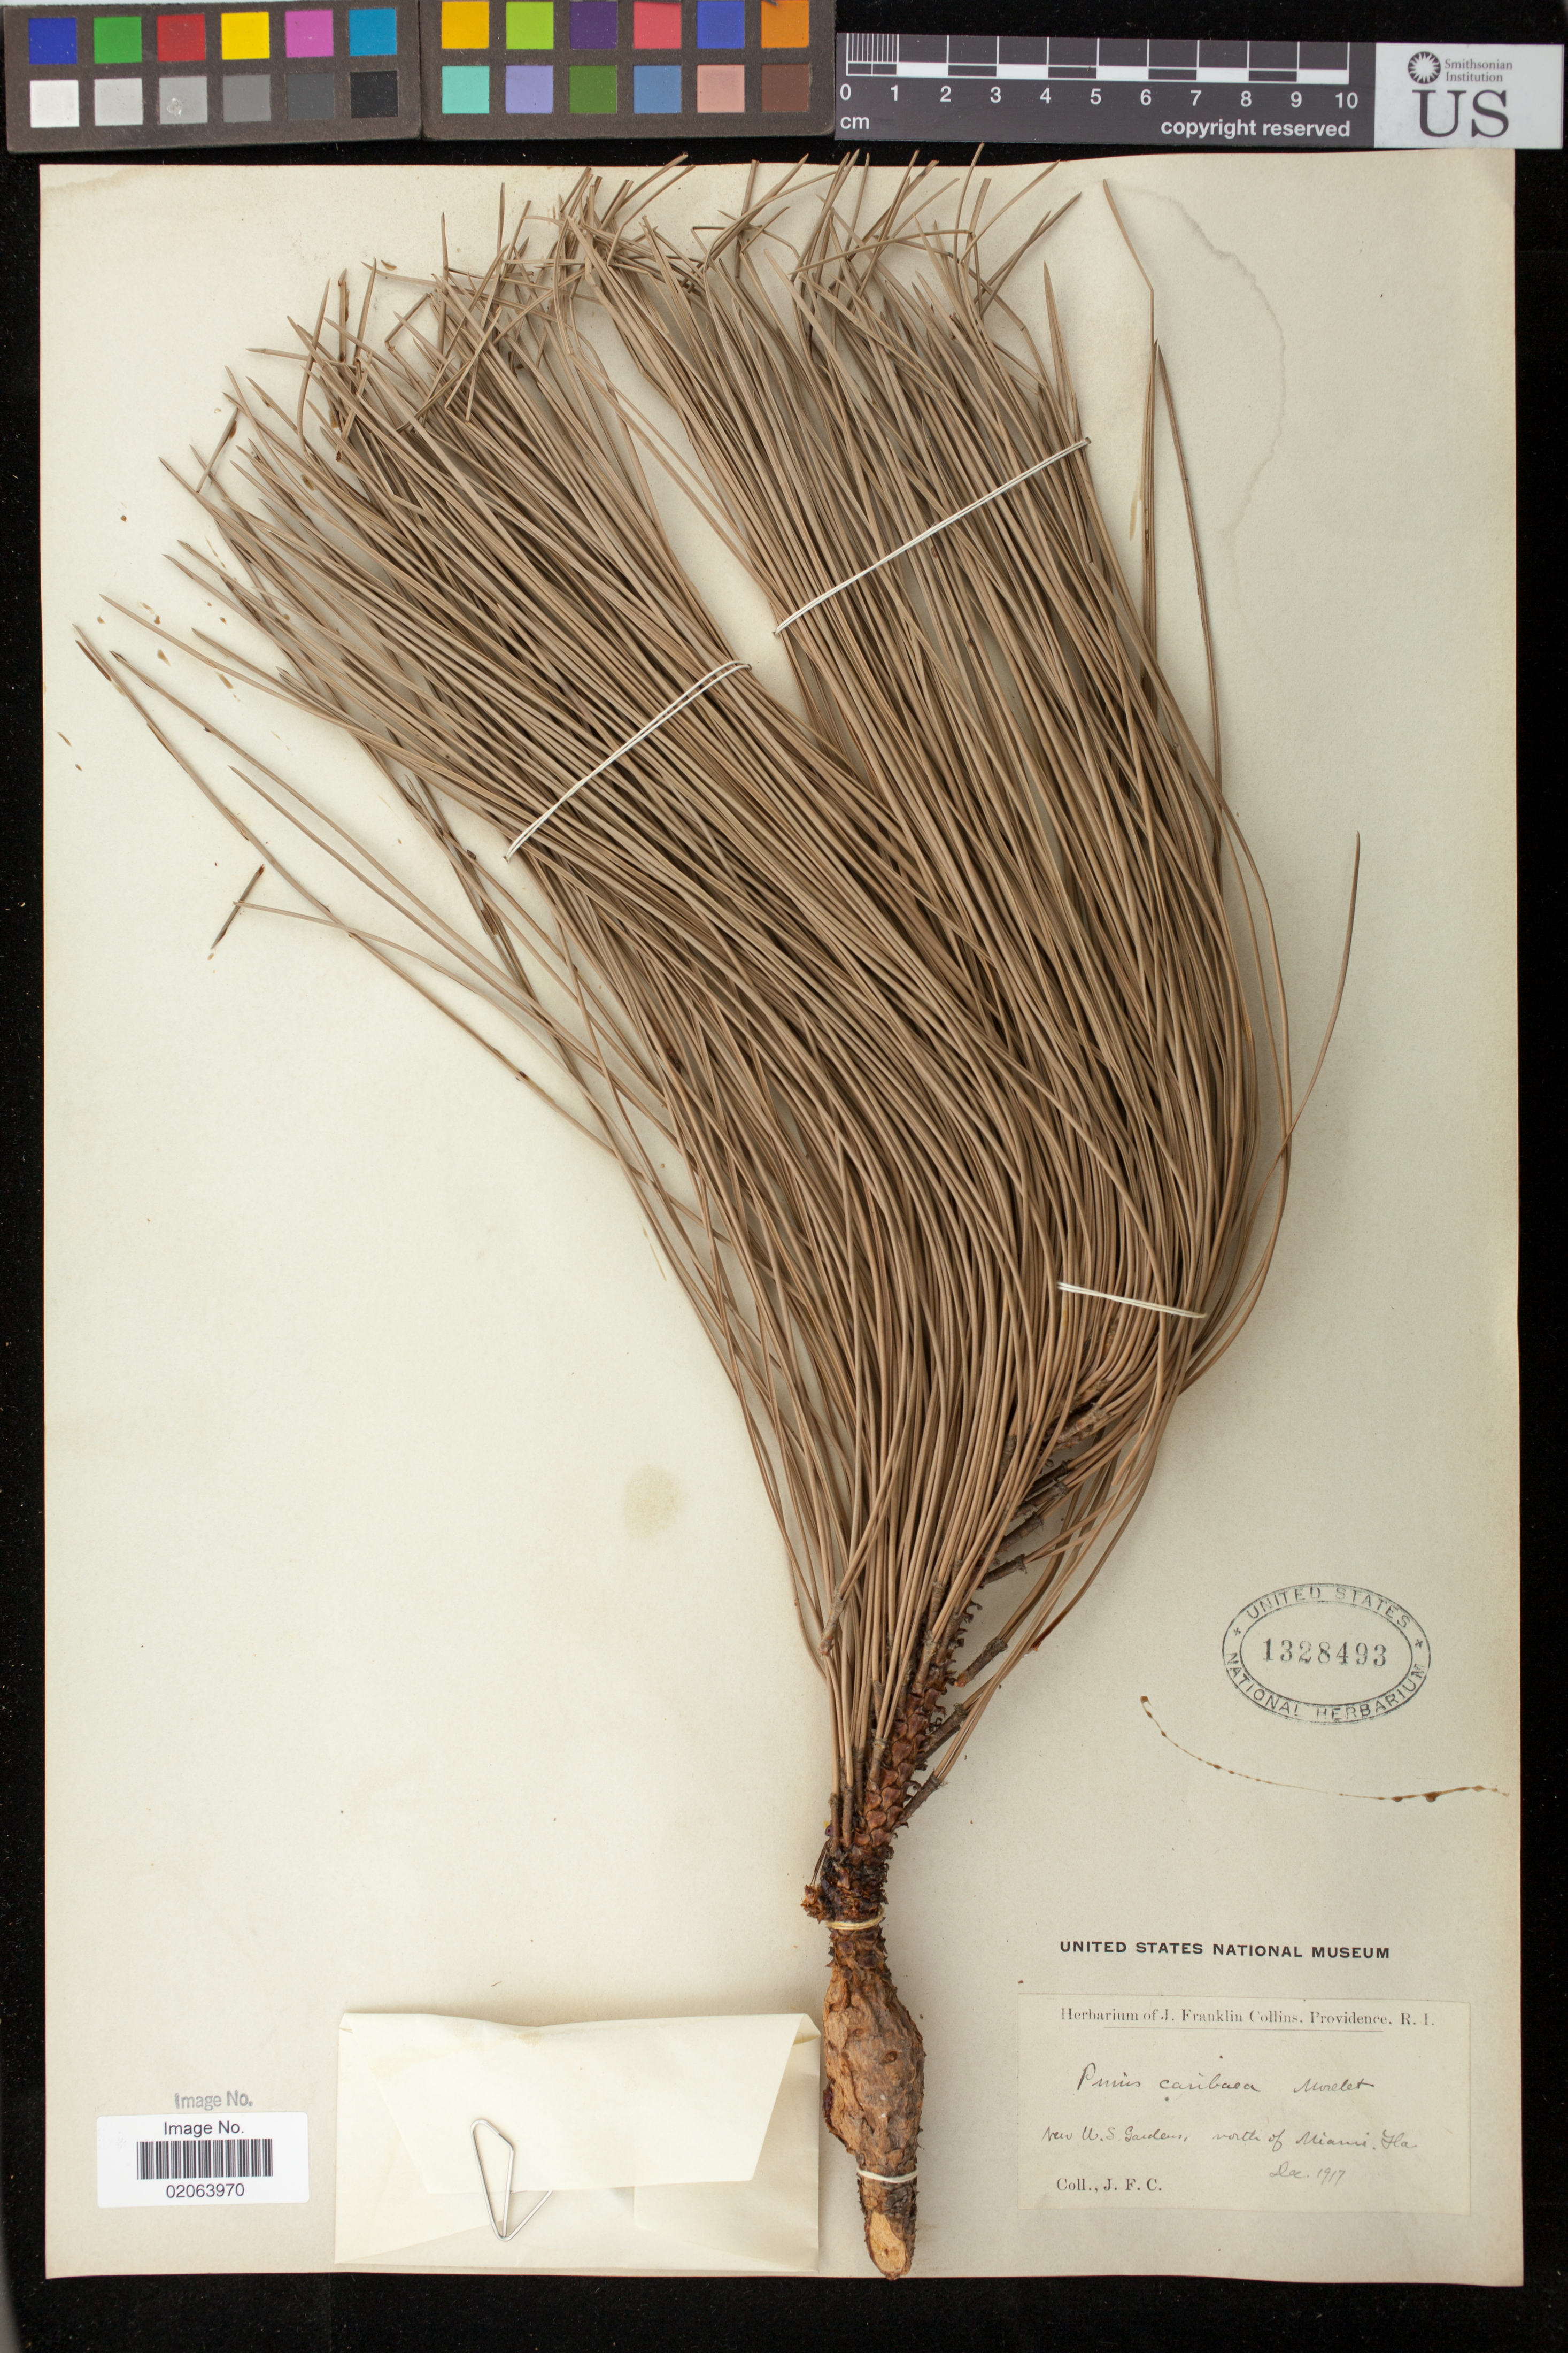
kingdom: Plantae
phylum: Tracheophyta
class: Pinopsida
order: Pinales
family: Pinaceae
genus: Pinus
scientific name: Pinus elliottii var. densa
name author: Little & K.W. Dorman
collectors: J. Collins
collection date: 1917-12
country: United States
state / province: Florida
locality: New U.S. Garden, North of Miami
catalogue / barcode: US 1328493